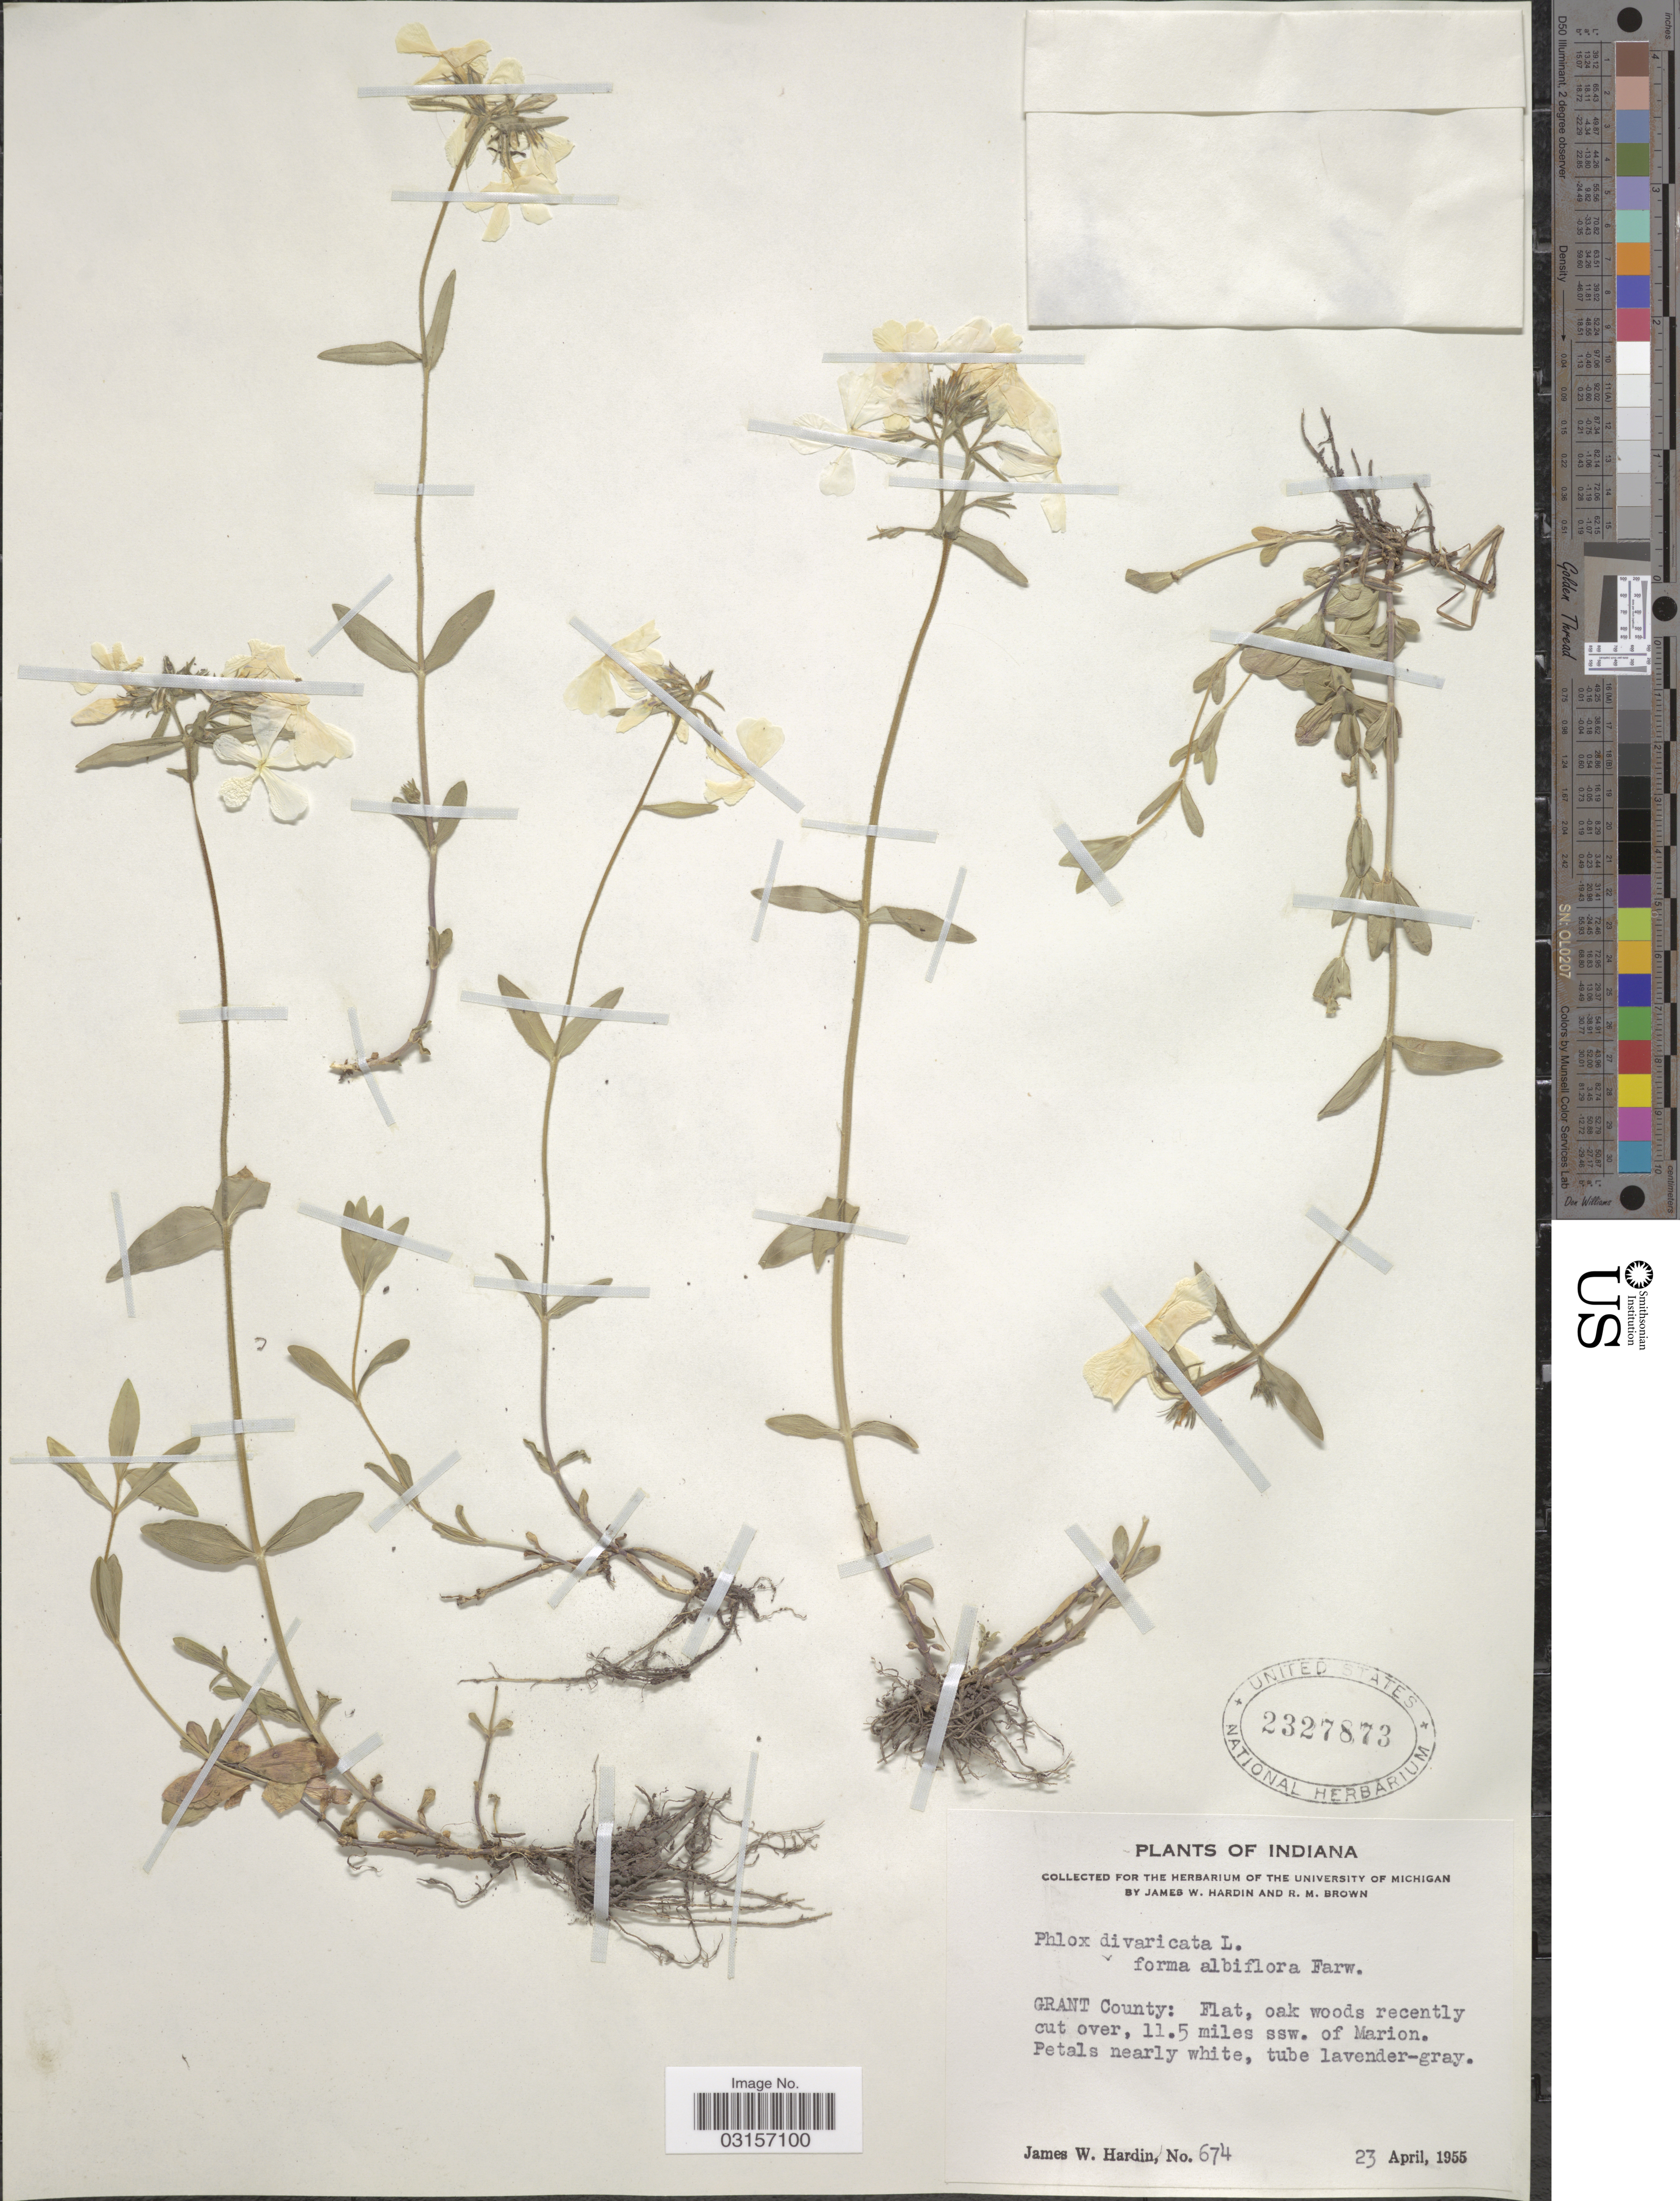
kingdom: Plantae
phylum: Tracheophyta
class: Magnoliopsida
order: Ericales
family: Polemoniaceae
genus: Phlox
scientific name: Phlox divaricata subsp. laphamii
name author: (Alph. Wood) Wherry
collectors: J. Hardin & R. Brown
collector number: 674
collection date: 1955-04-23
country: United States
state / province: Indiana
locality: Grant County: Flat, oak woods recently cut over, 11.5 miles ssw. of Marion.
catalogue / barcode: US 2327873